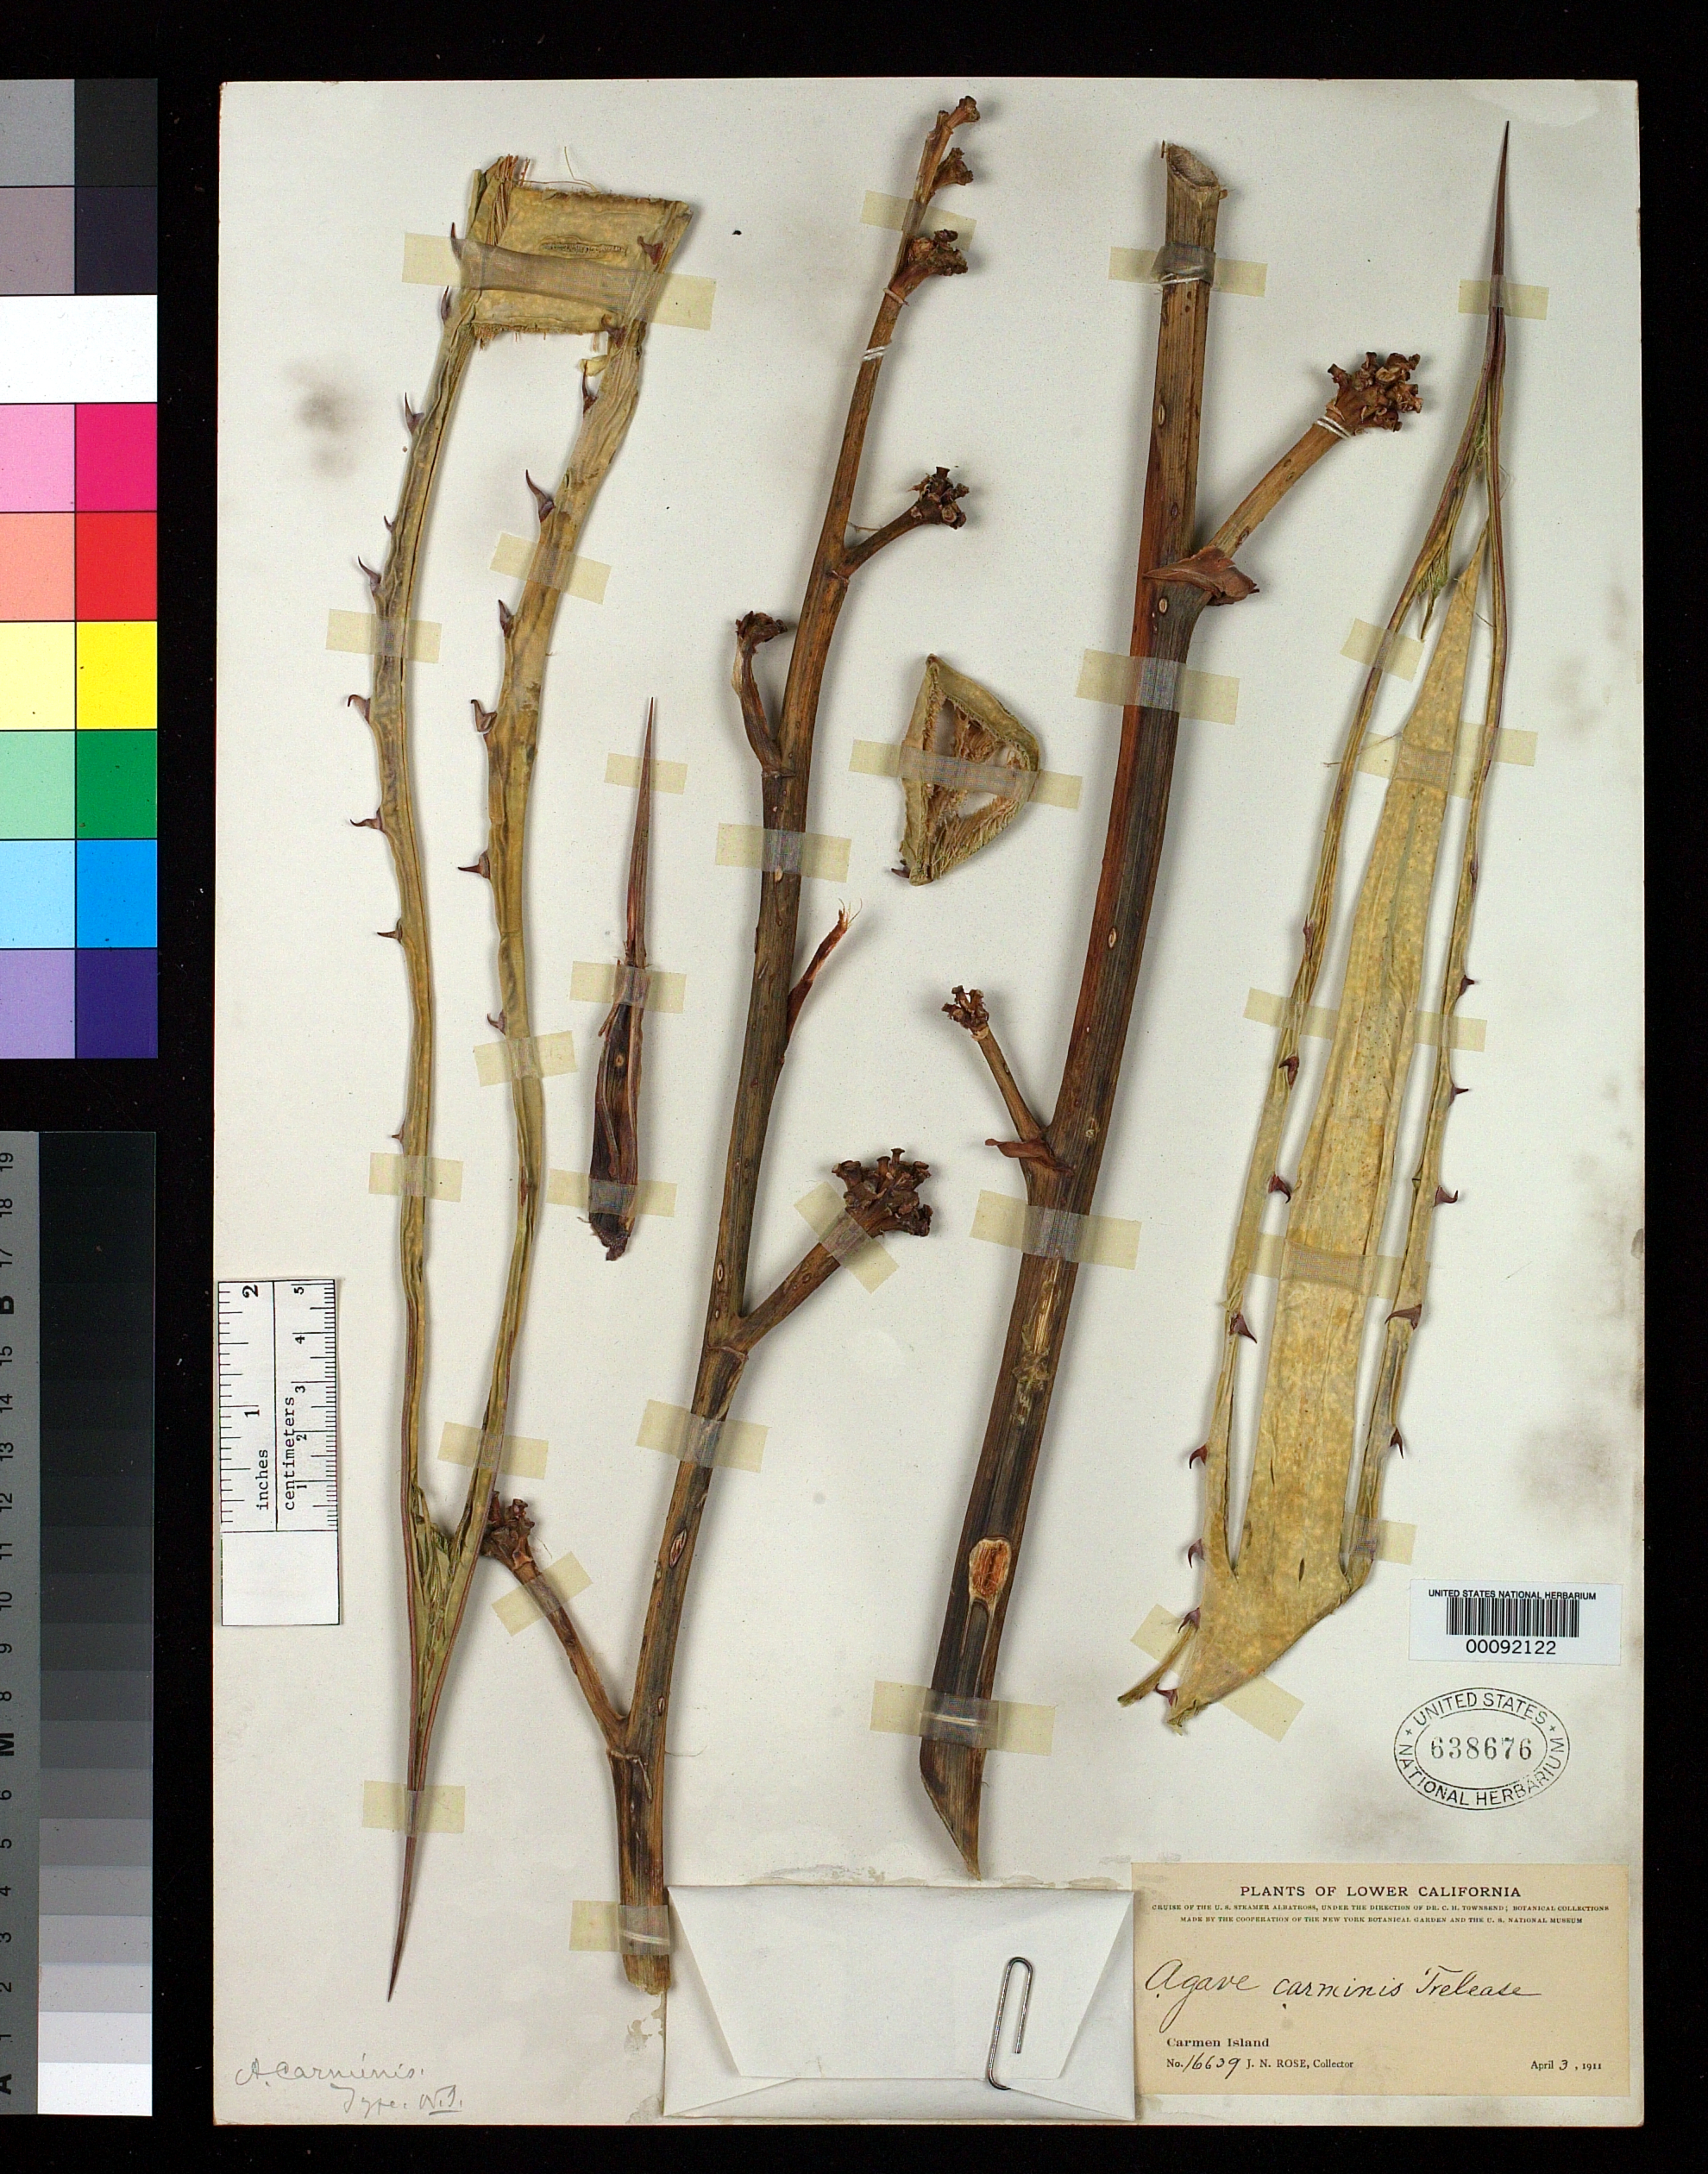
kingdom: Plantae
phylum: Tracheophyta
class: Liliopsida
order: Asparagales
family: Asparagaceae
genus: Agave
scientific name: Agave carminis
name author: Trel.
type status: Holotype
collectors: J. N. Rose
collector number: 16639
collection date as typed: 03 Apr 1911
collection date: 1911-04-03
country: Mexico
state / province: Baja California Sur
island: Carmen Island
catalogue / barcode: US 638676